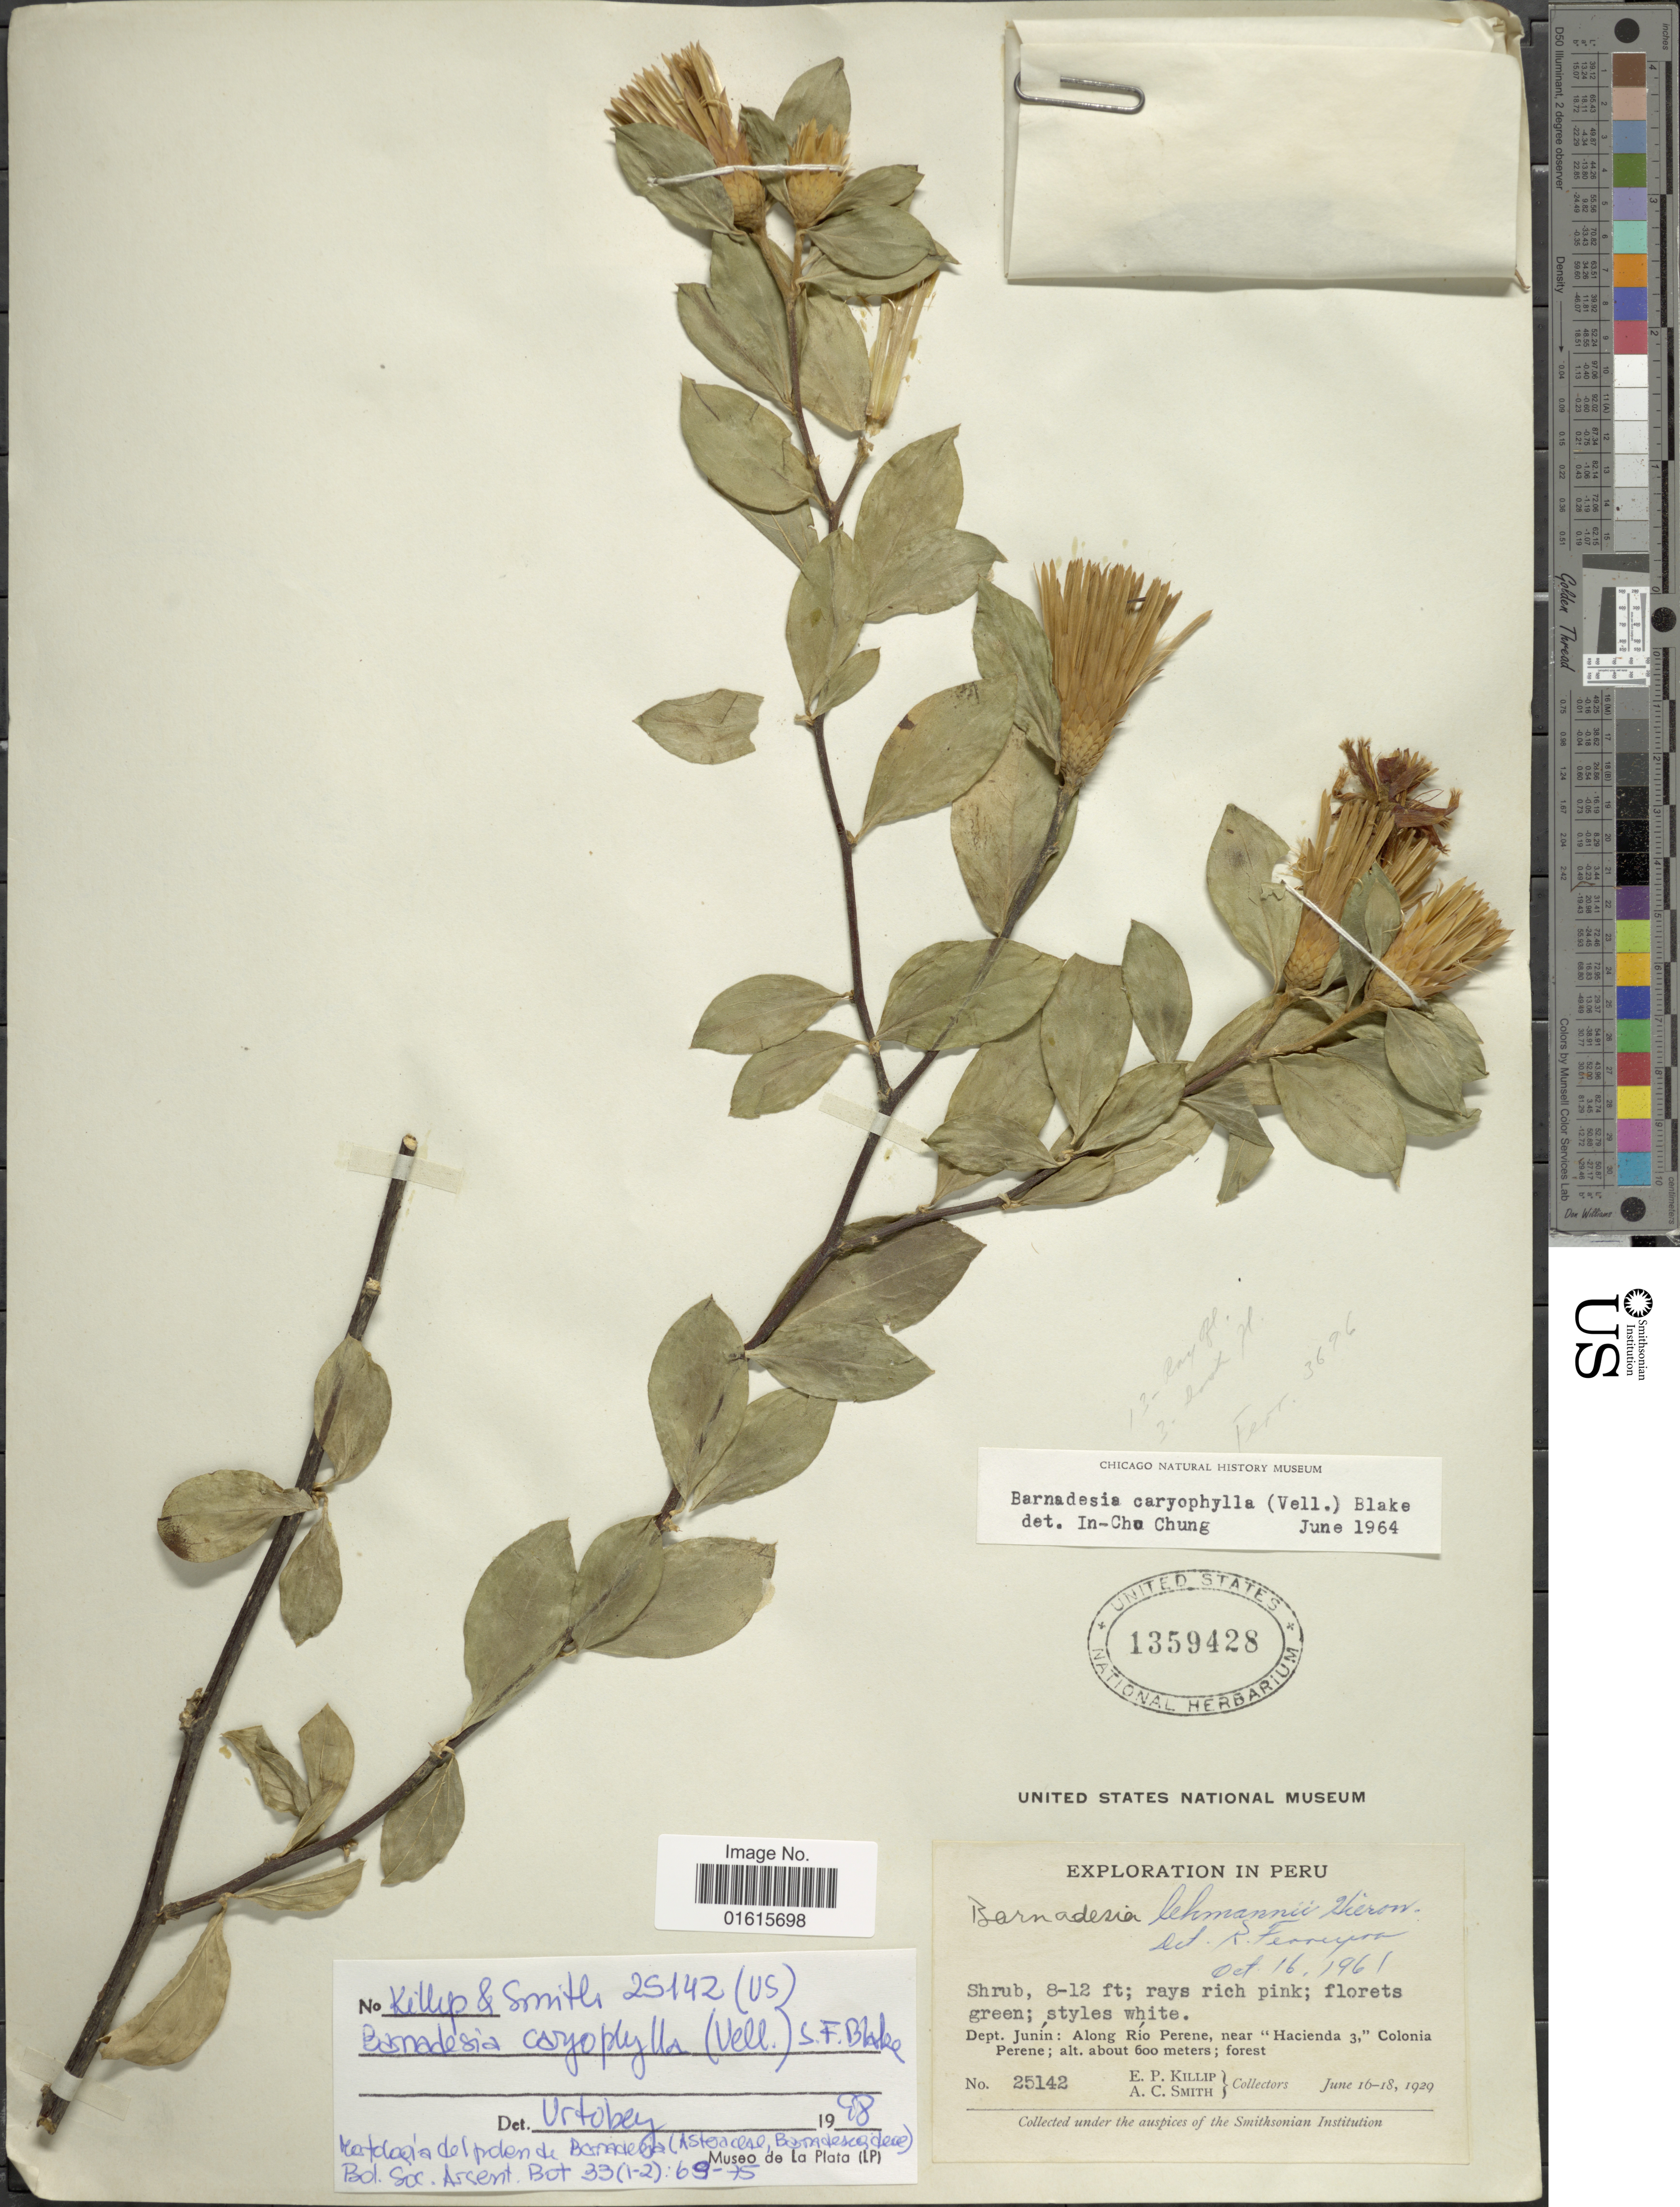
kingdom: Plantae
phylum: Tracheophyta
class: Magnoliopsida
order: Asterales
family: Asteraceae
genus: Barnadesia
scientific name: Barnadesia caryophylla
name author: (Vell.) S.F. Blake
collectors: E. P. Killip & A. C. Smith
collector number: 25142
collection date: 1929-06-16/1929-06-18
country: Peru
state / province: Junín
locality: Along Rio Perene, near "Hacienda 3" Colonia Perene; Forest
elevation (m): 600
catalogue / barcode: US 1359428